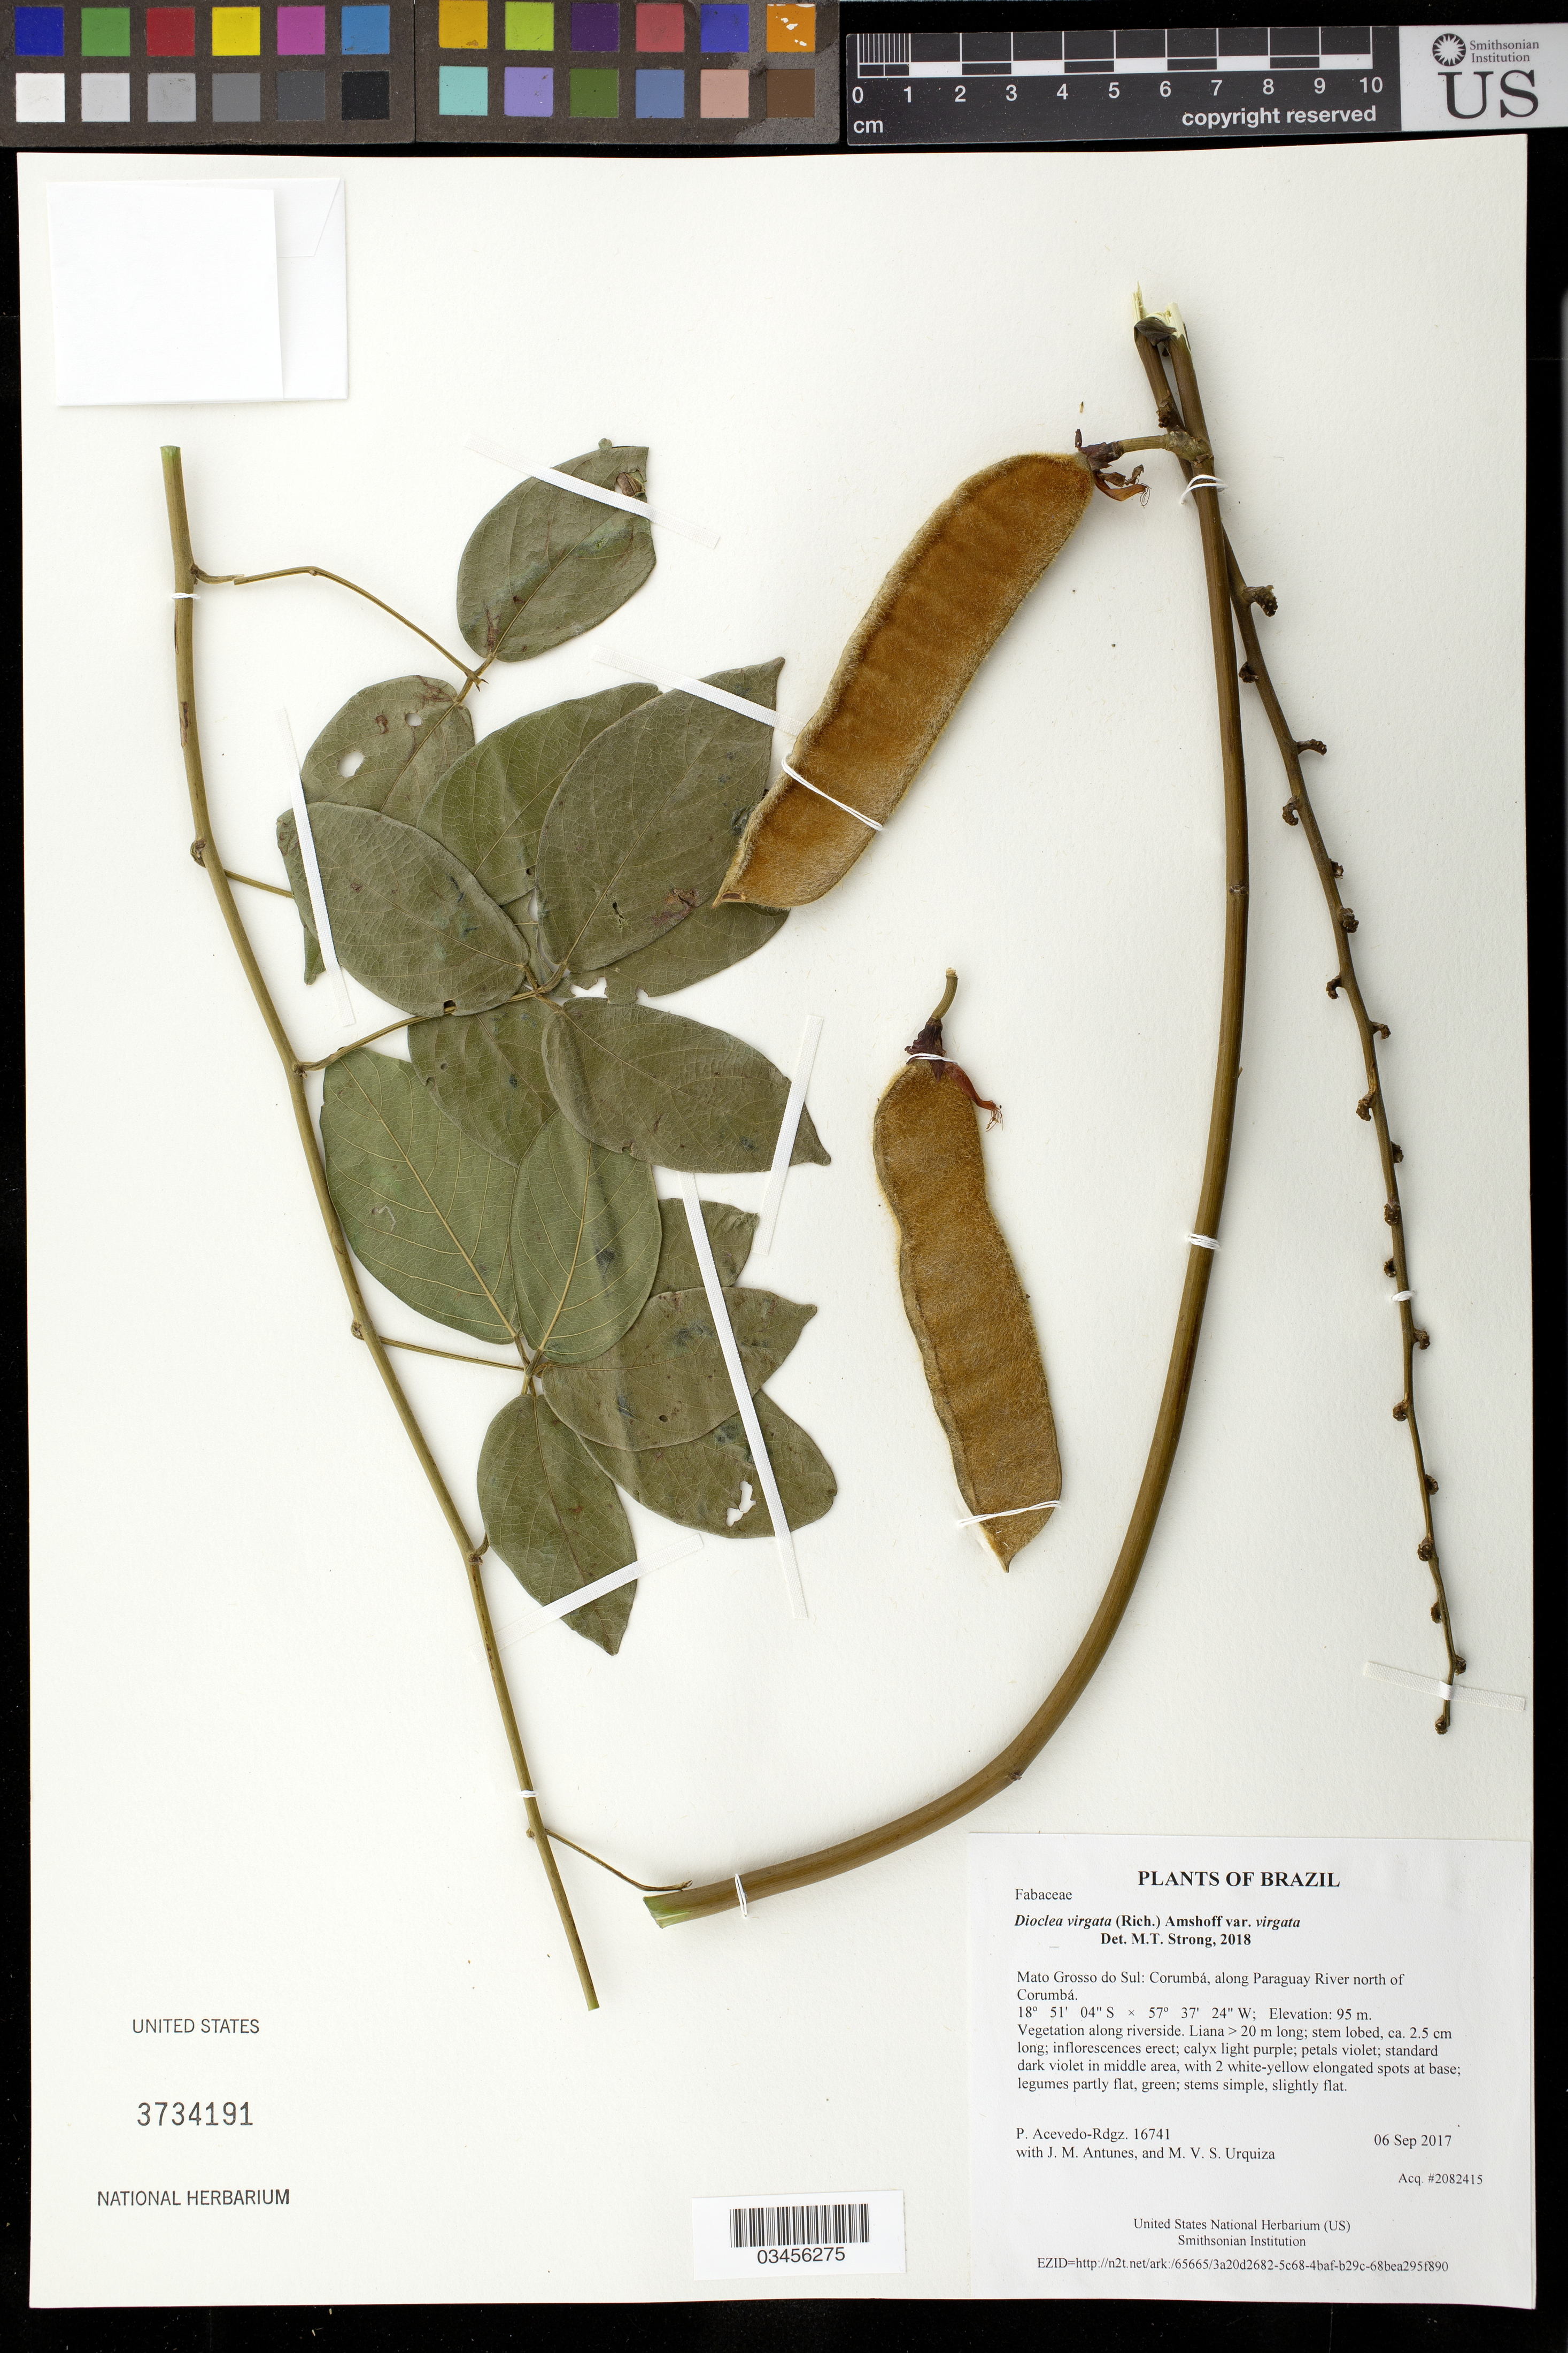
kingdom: Plantae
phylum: Tracheophyta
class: Magnoliopsida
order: Fabales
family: Fabaceae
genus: Dioclea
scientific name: Dioclea virgata var. virgata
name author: (Rich.) Amshoff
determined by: Strong, Mark T., (BOT), Smithsonian Institution - National Museum of Natural History (UNITED STATES)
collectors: P. Acevedo-Rodr., J. M. Antunes & M. V. S. Urquiza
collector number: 16741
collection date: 2017-09-06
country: Brazil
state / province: Mato Grosso do Sul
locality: Corumbá, along Paraguay River north of Corumbá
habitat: Vegetation along riverside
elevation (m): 95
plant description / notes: US, NY, MO, K, RB, B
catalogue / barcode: US 3734191